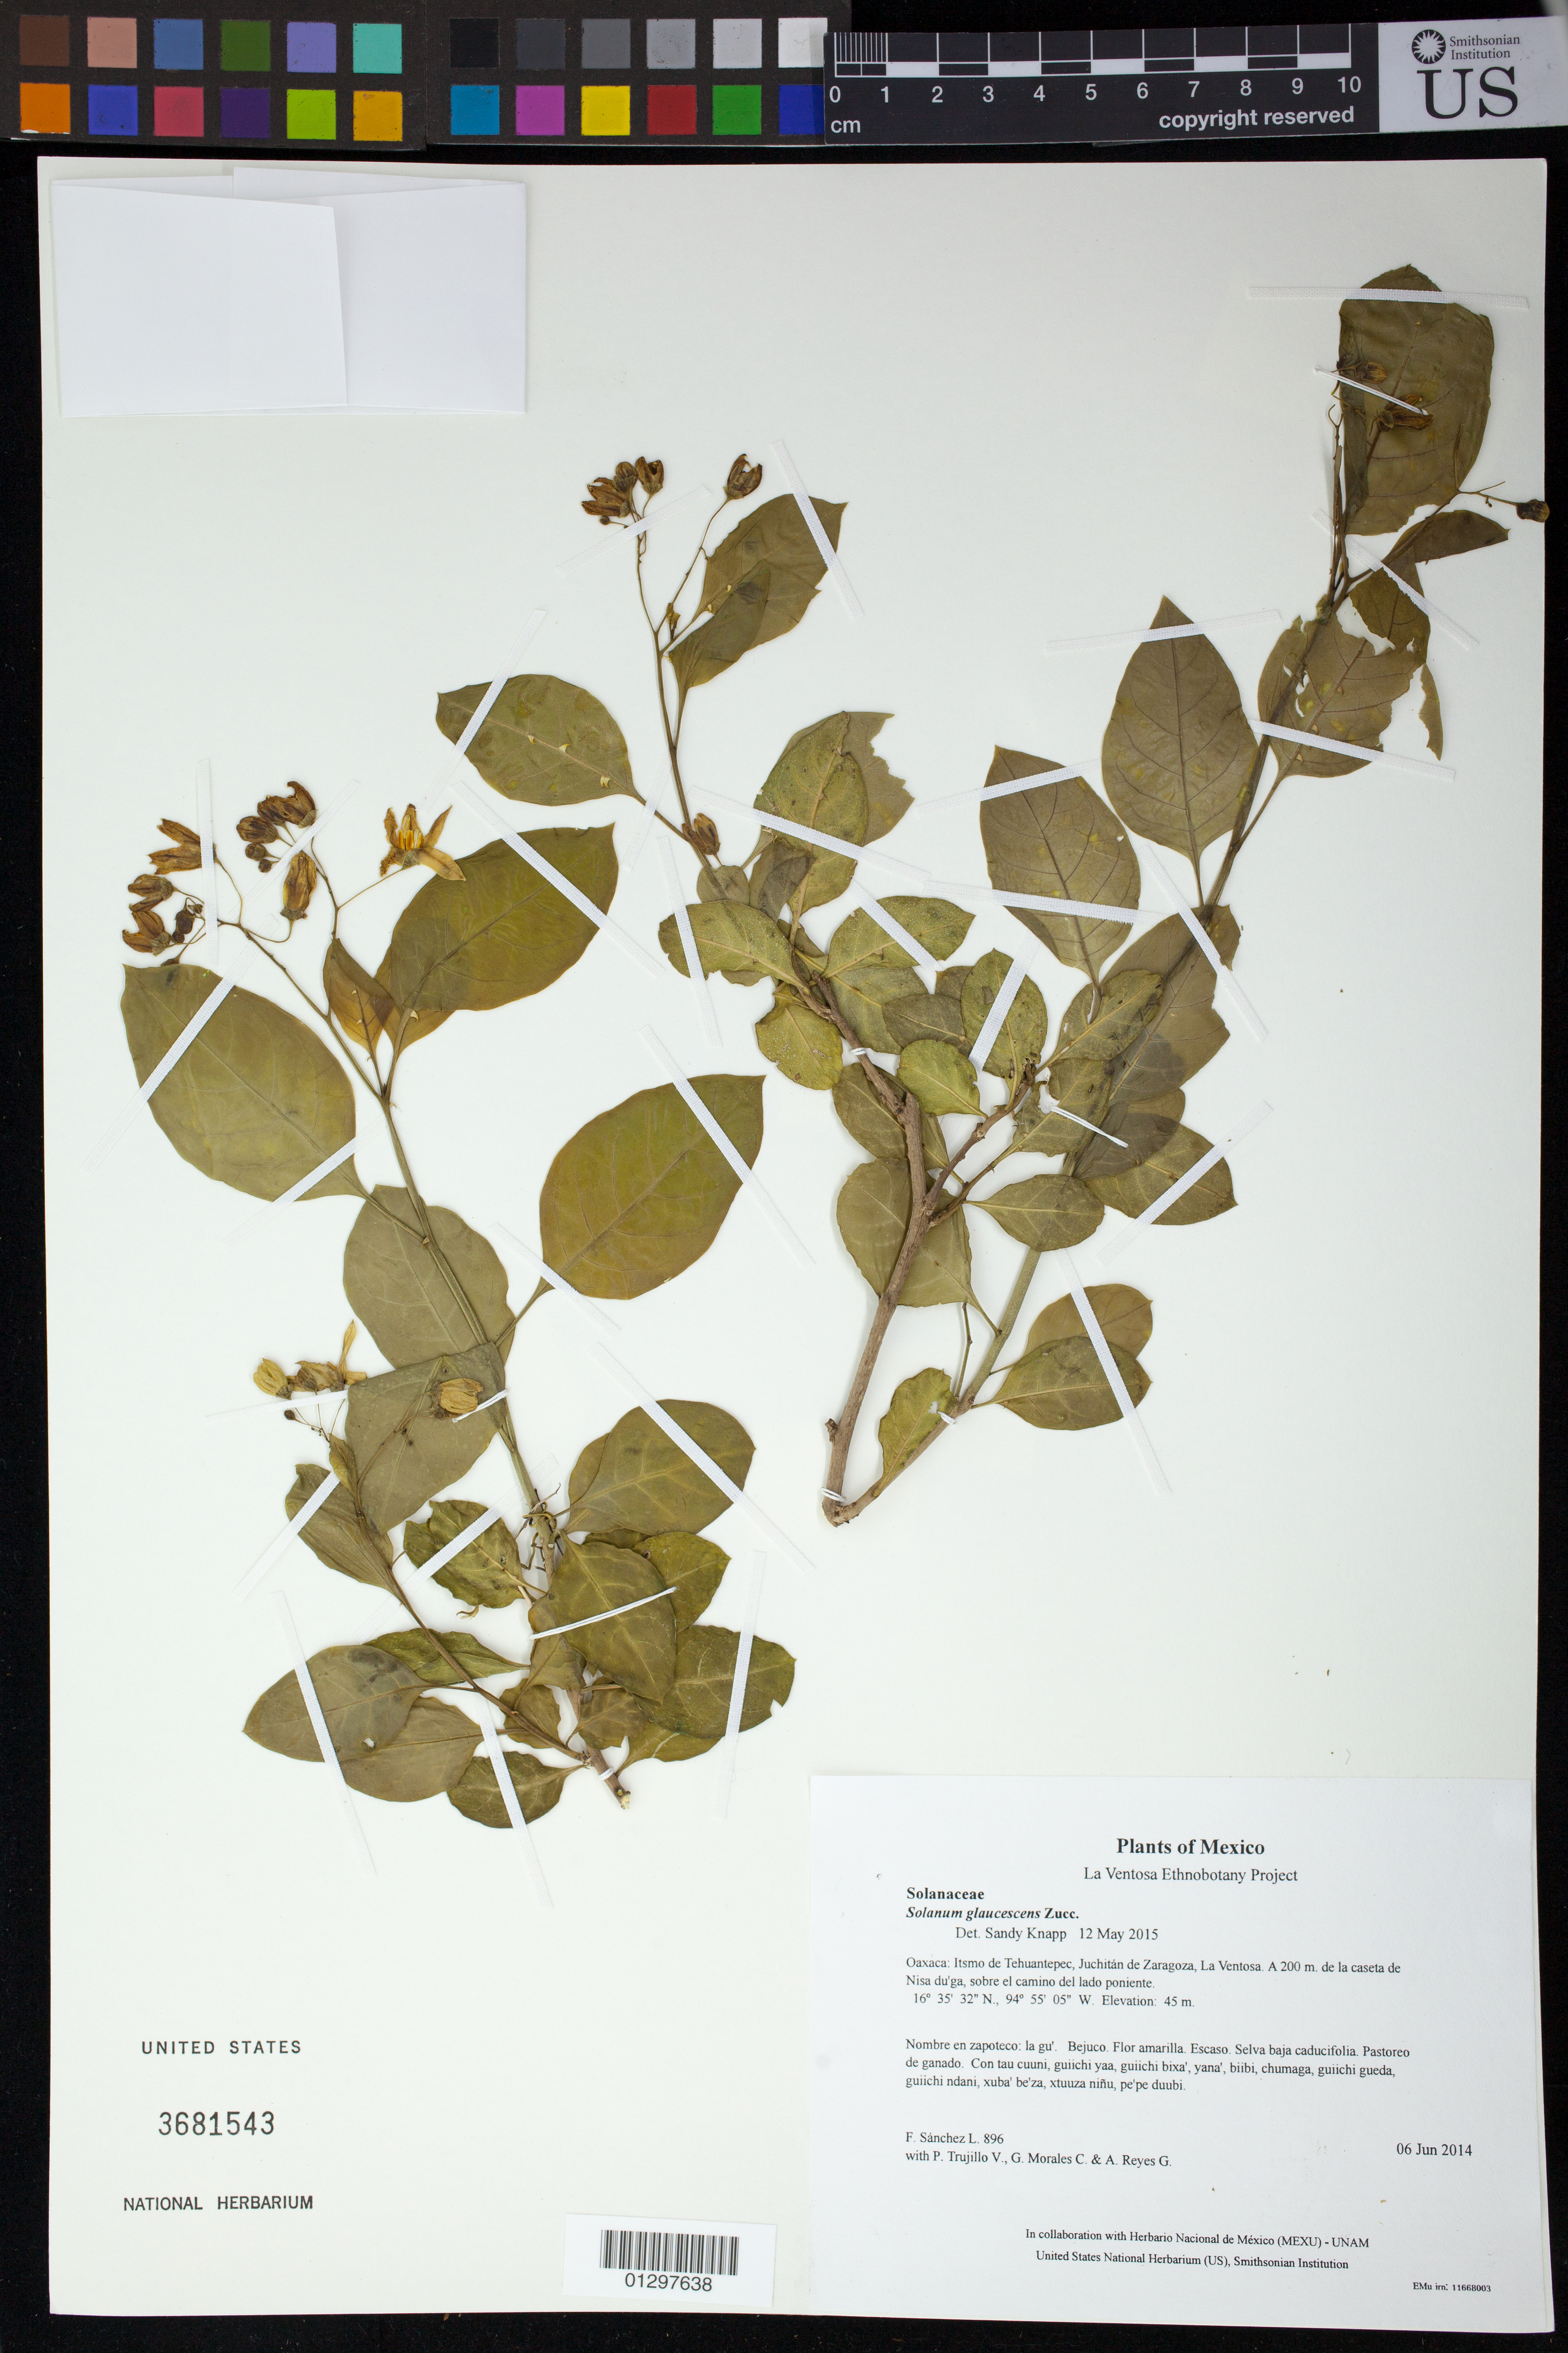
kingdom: Plantae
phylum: Tracheophyta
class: Magnoliopsida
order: Solanales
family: Solanaceae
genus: Solanum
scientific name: Solanum glaucescens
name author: Zucc.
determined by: Knapp, S. D.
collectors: F. Sánchez L., P. Trujillo V., G. Morales C. & A. Reyes G.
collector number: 896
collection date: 2014-06-06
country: Mexico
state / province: Oaxaca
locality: Itsmo de Tehuantepec, Juchitán de Zaragoza, La Ventosa. A 200 m. de la caseta de Nisa du'ga, sobre el camino del lado poniente.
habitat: Selva baja caducifolia. Pastoreo de ganado.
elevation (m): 45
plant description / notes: JEBOT, MEXU, SERO, US; Luba'. Guie' naguchi. Huaxie'.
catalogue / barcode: US 3681543